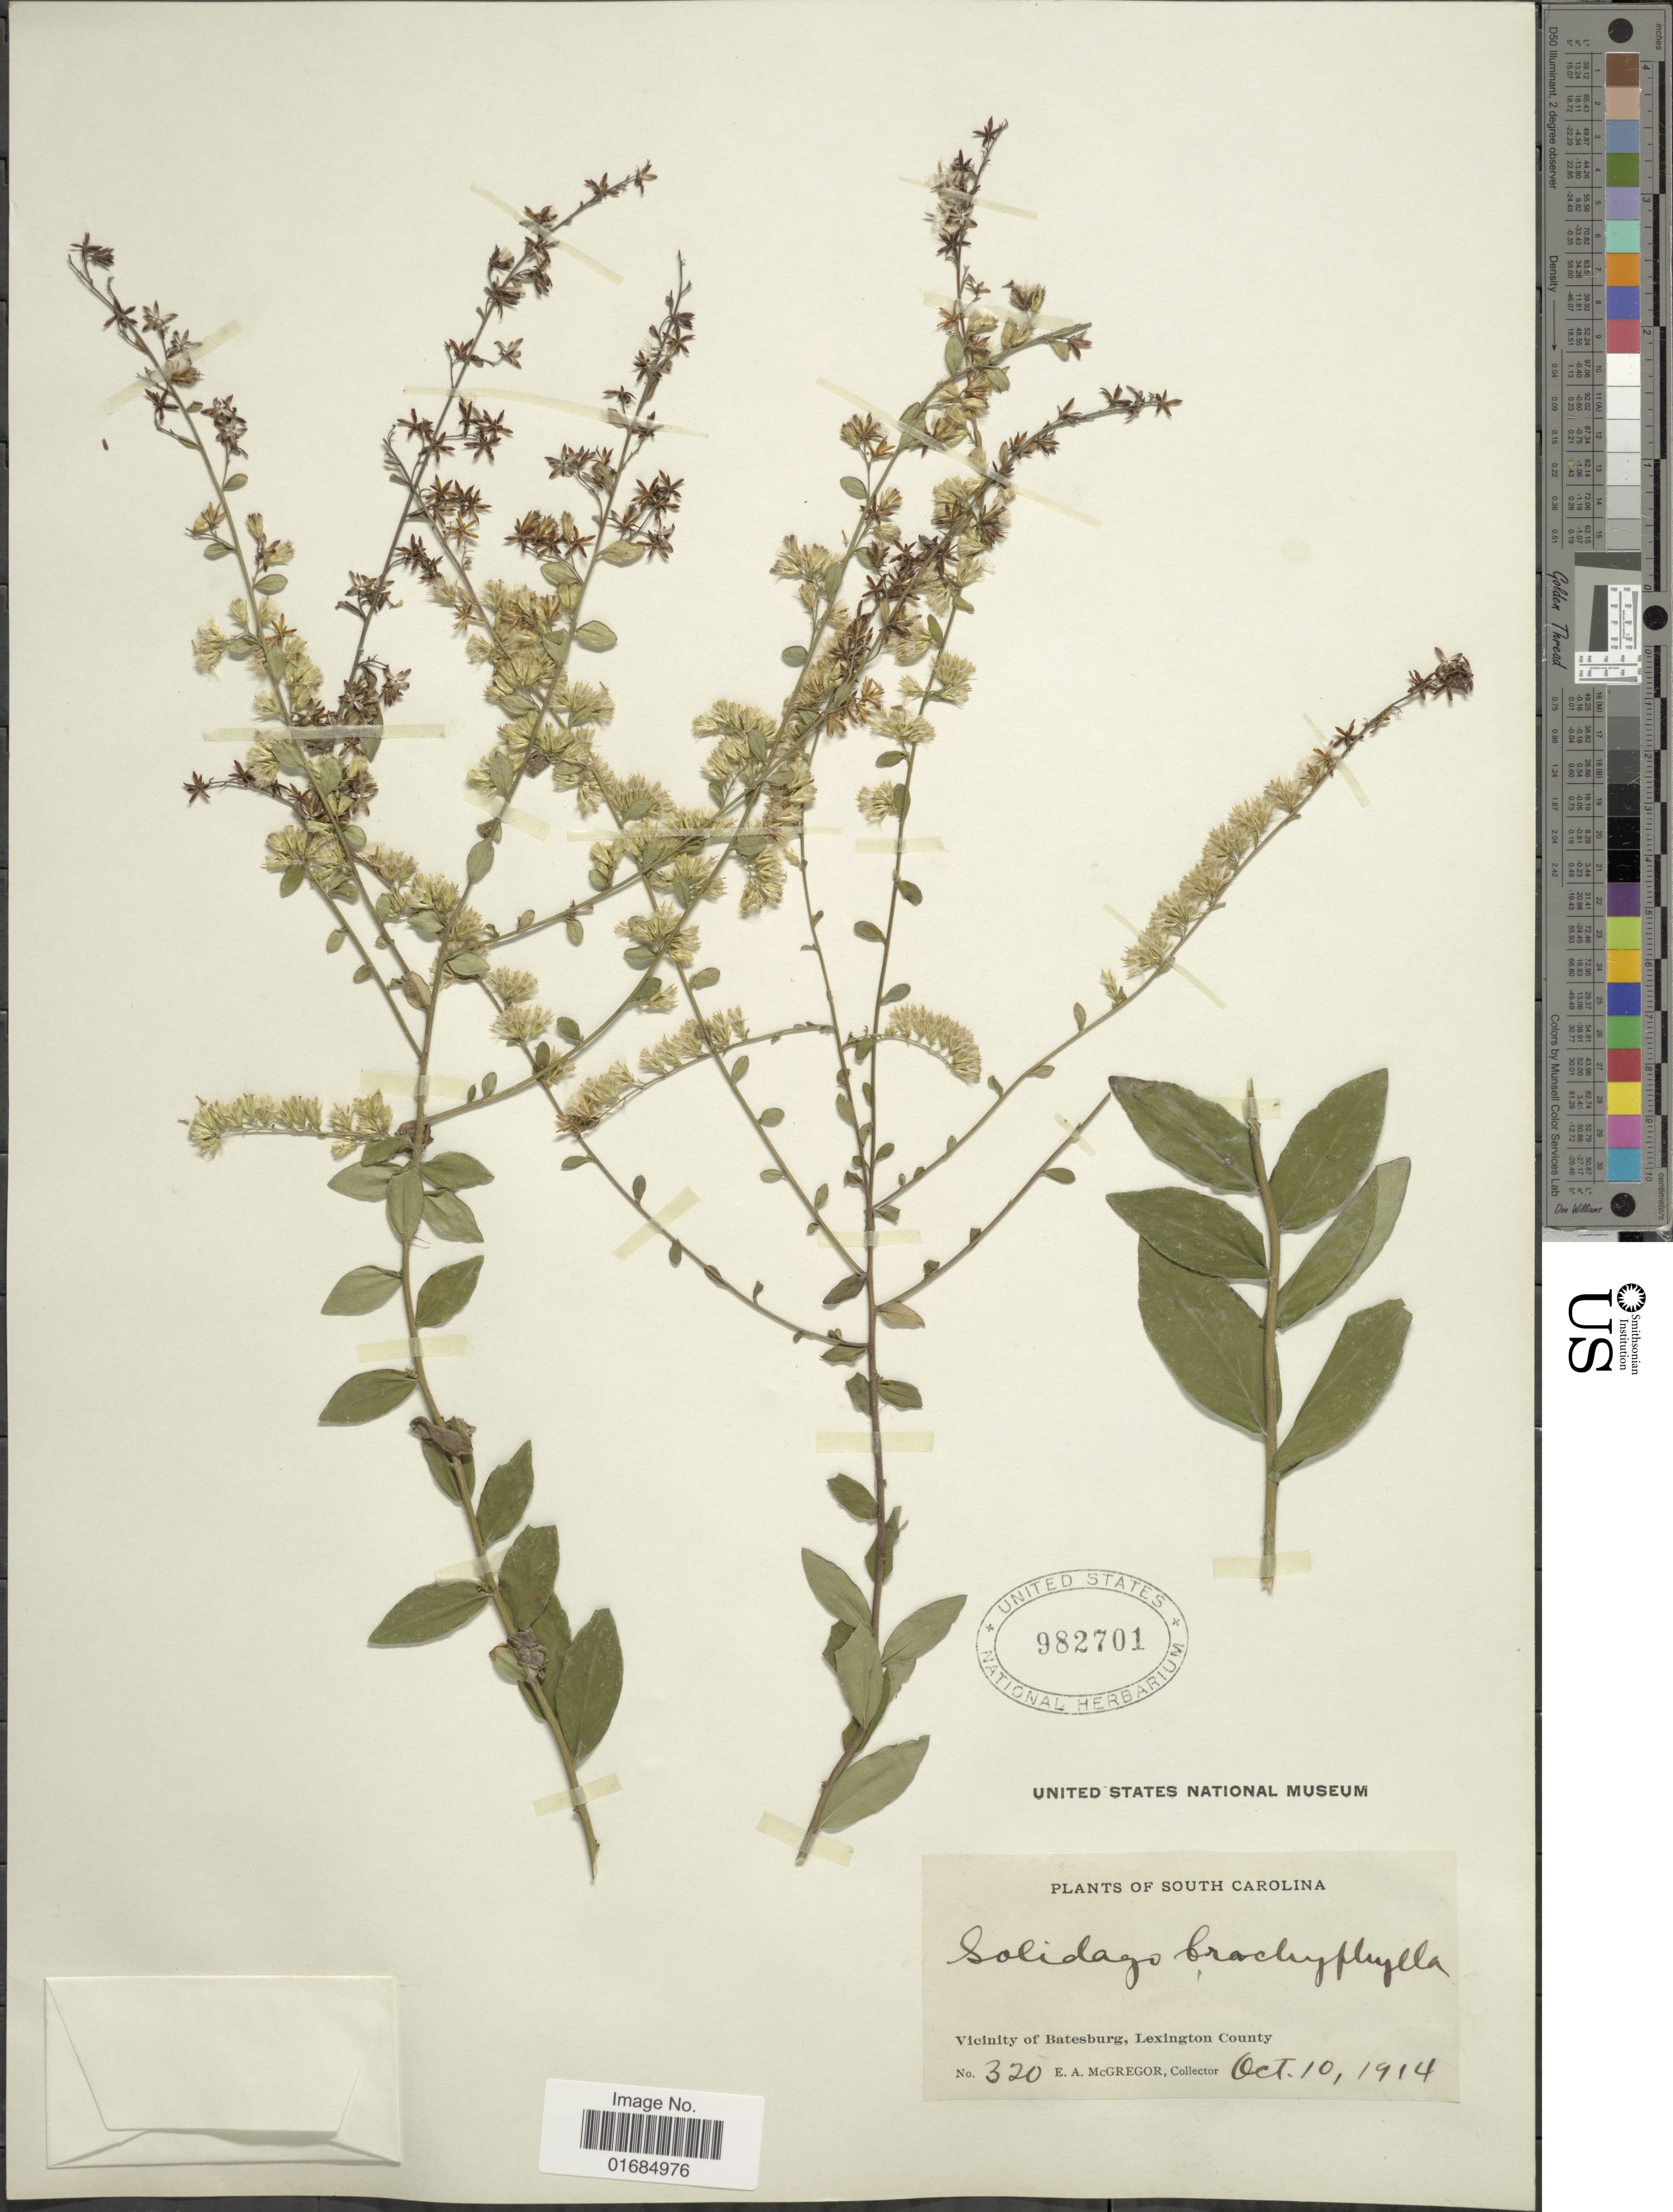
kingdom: Plantae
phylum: Tracheophyta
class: Magnoliopsida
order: Asterales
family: Asteraceae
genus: Solidago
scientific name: Solidago brachyphylla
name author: Chapman ex Torr. & A. Gray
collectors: E. A. McGregor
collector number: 320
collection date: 1914-10-10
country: United States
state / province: South Carolina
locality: Vicinity of Batesburg, Lexington County.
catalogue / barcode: US 982701